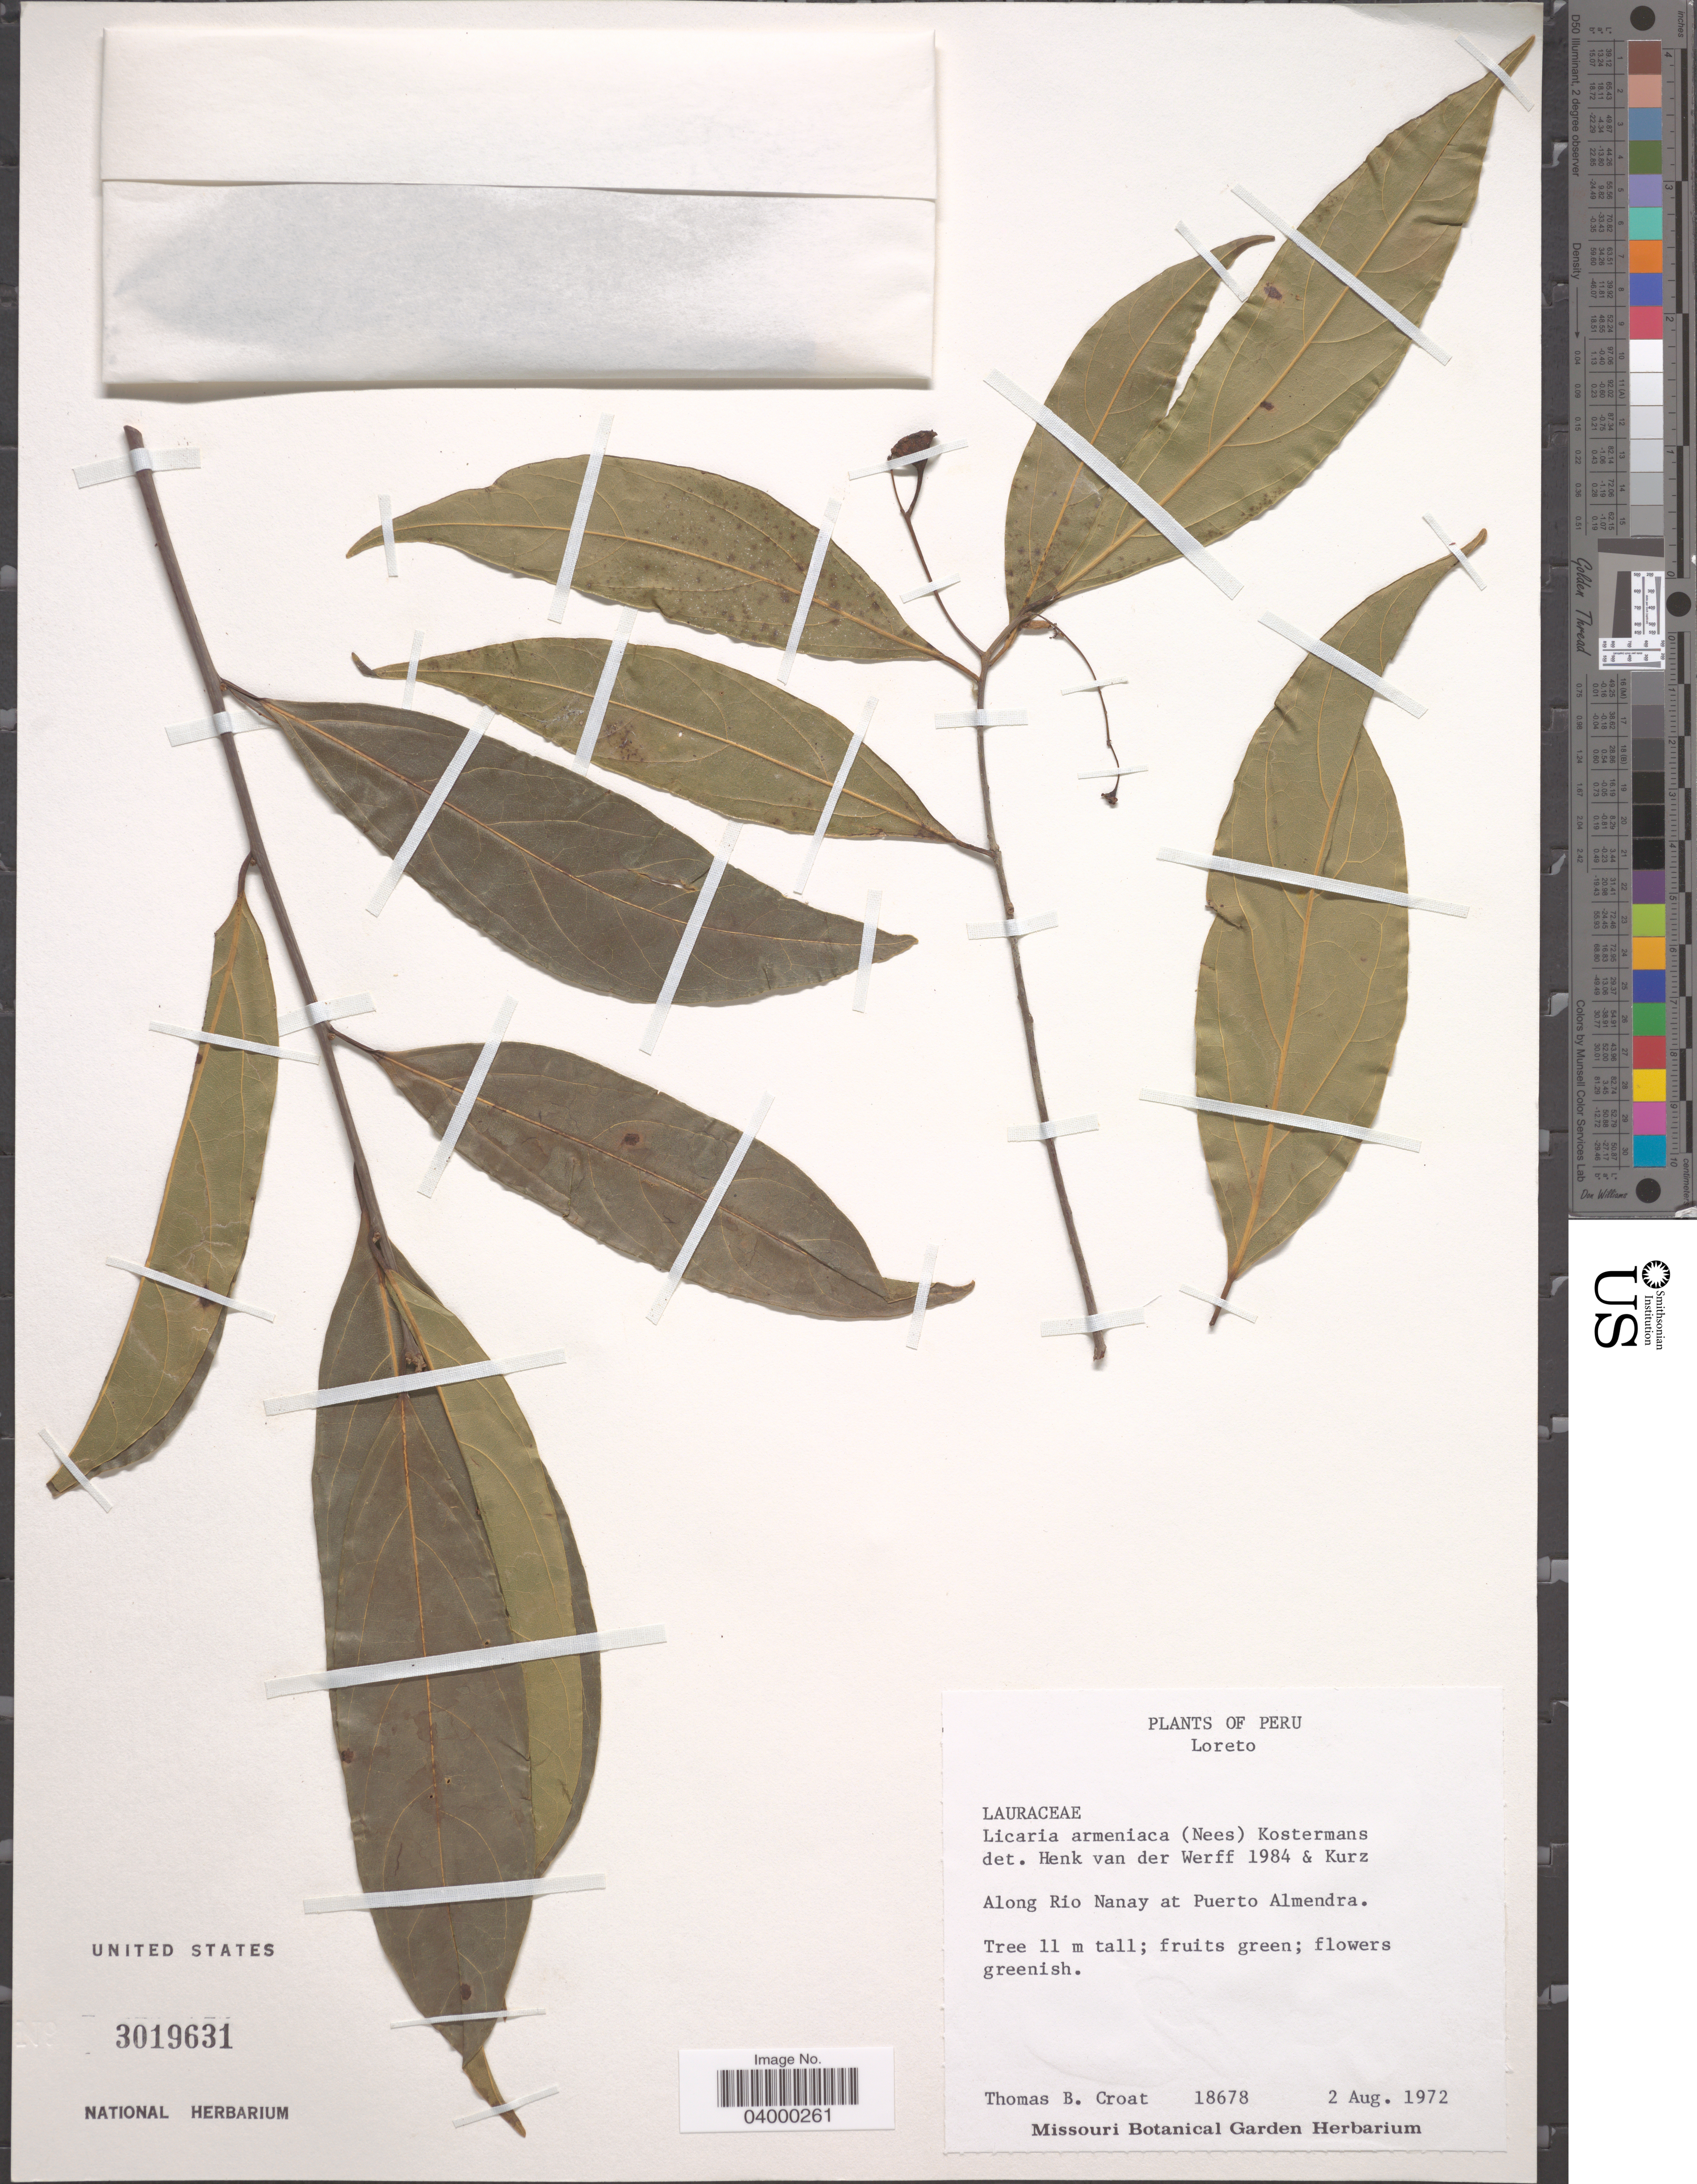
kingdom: Plantae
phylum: Tracheophyta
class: Magnoliopsida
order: Laurales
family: Lauraceae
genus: Licaria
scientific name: Licaria armeniaca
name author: (Nees) Kosterm.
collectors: T. B. Croat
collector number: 18678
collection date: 1972-08-02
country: Peru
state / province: Loreto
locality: Along Rio Nanay at Puerto Almendra.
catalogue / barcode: US 3019631